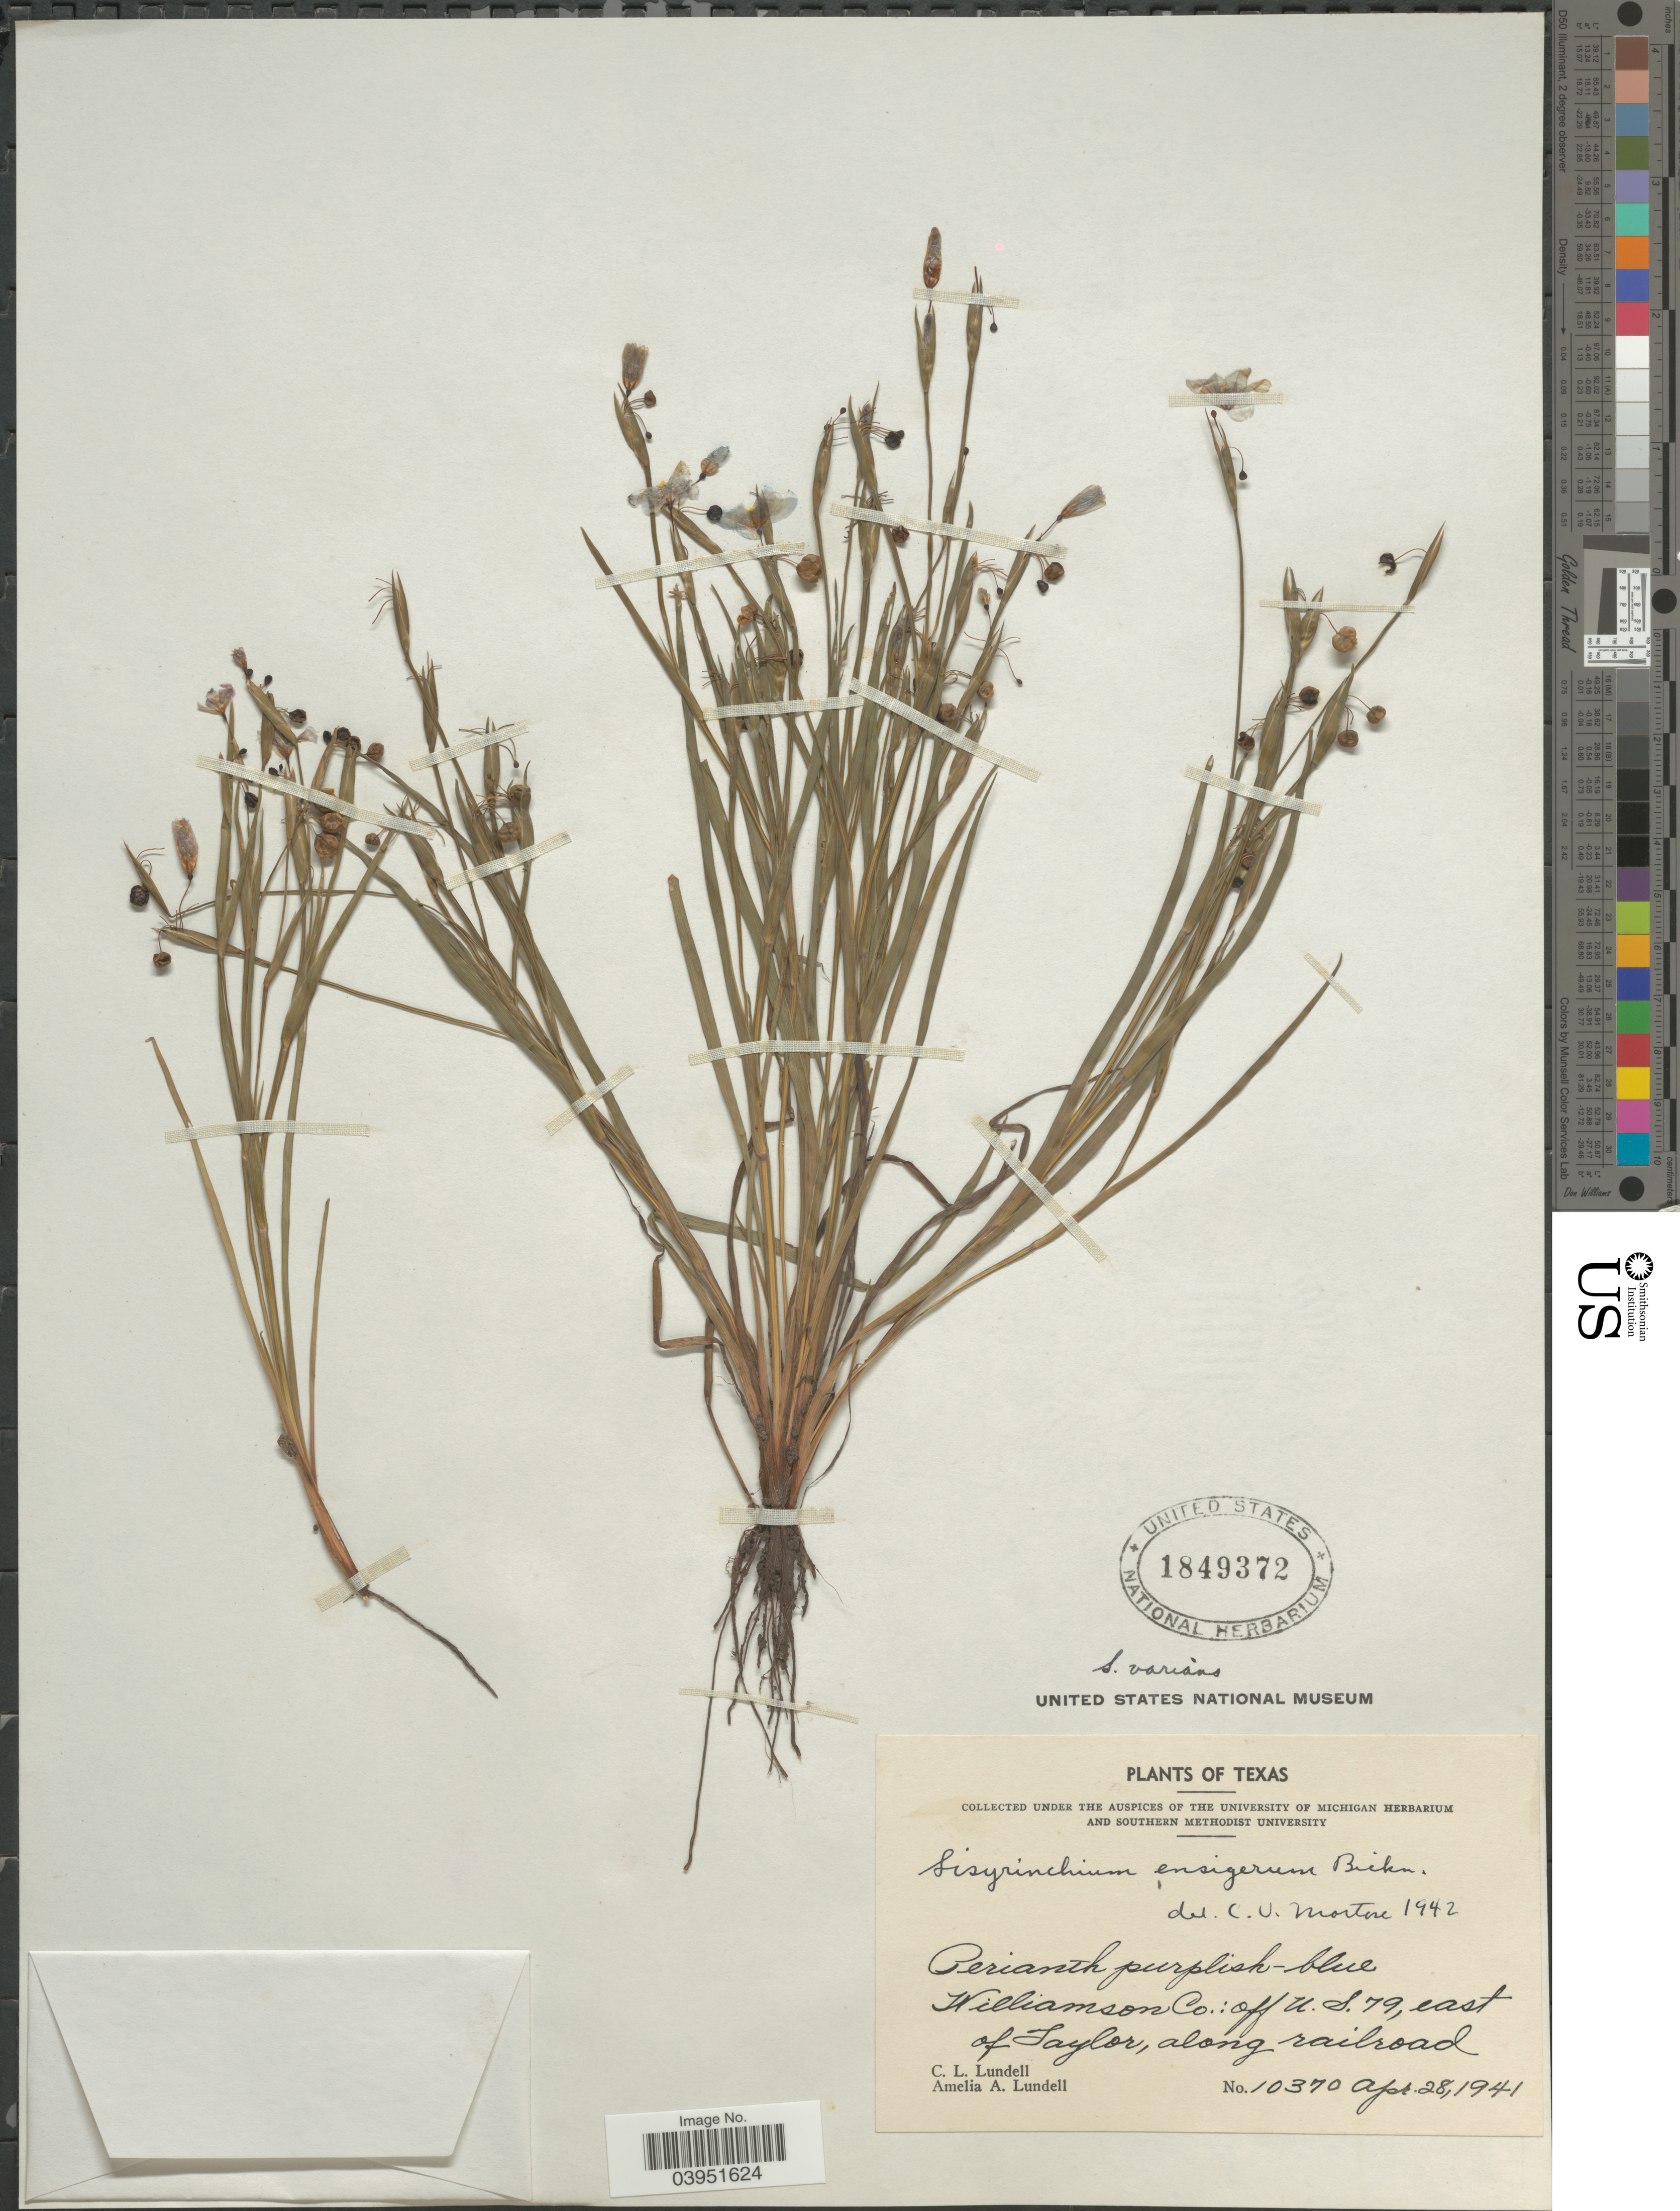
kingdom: Plantae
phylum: Tracheophyta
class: Liliopsida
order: Asparagales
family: Iridaceae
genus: Sisyrinchium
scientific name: Sisyrinchium varians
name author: E.P. Bicknell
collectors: C. L. Lundell & A. A. Lundell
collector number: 10370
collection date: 1941-04-28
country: United States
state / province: Texas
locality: Williamson Co.: off U.S. 79, east of Taylor, along railroad.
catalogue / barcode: US 1849372